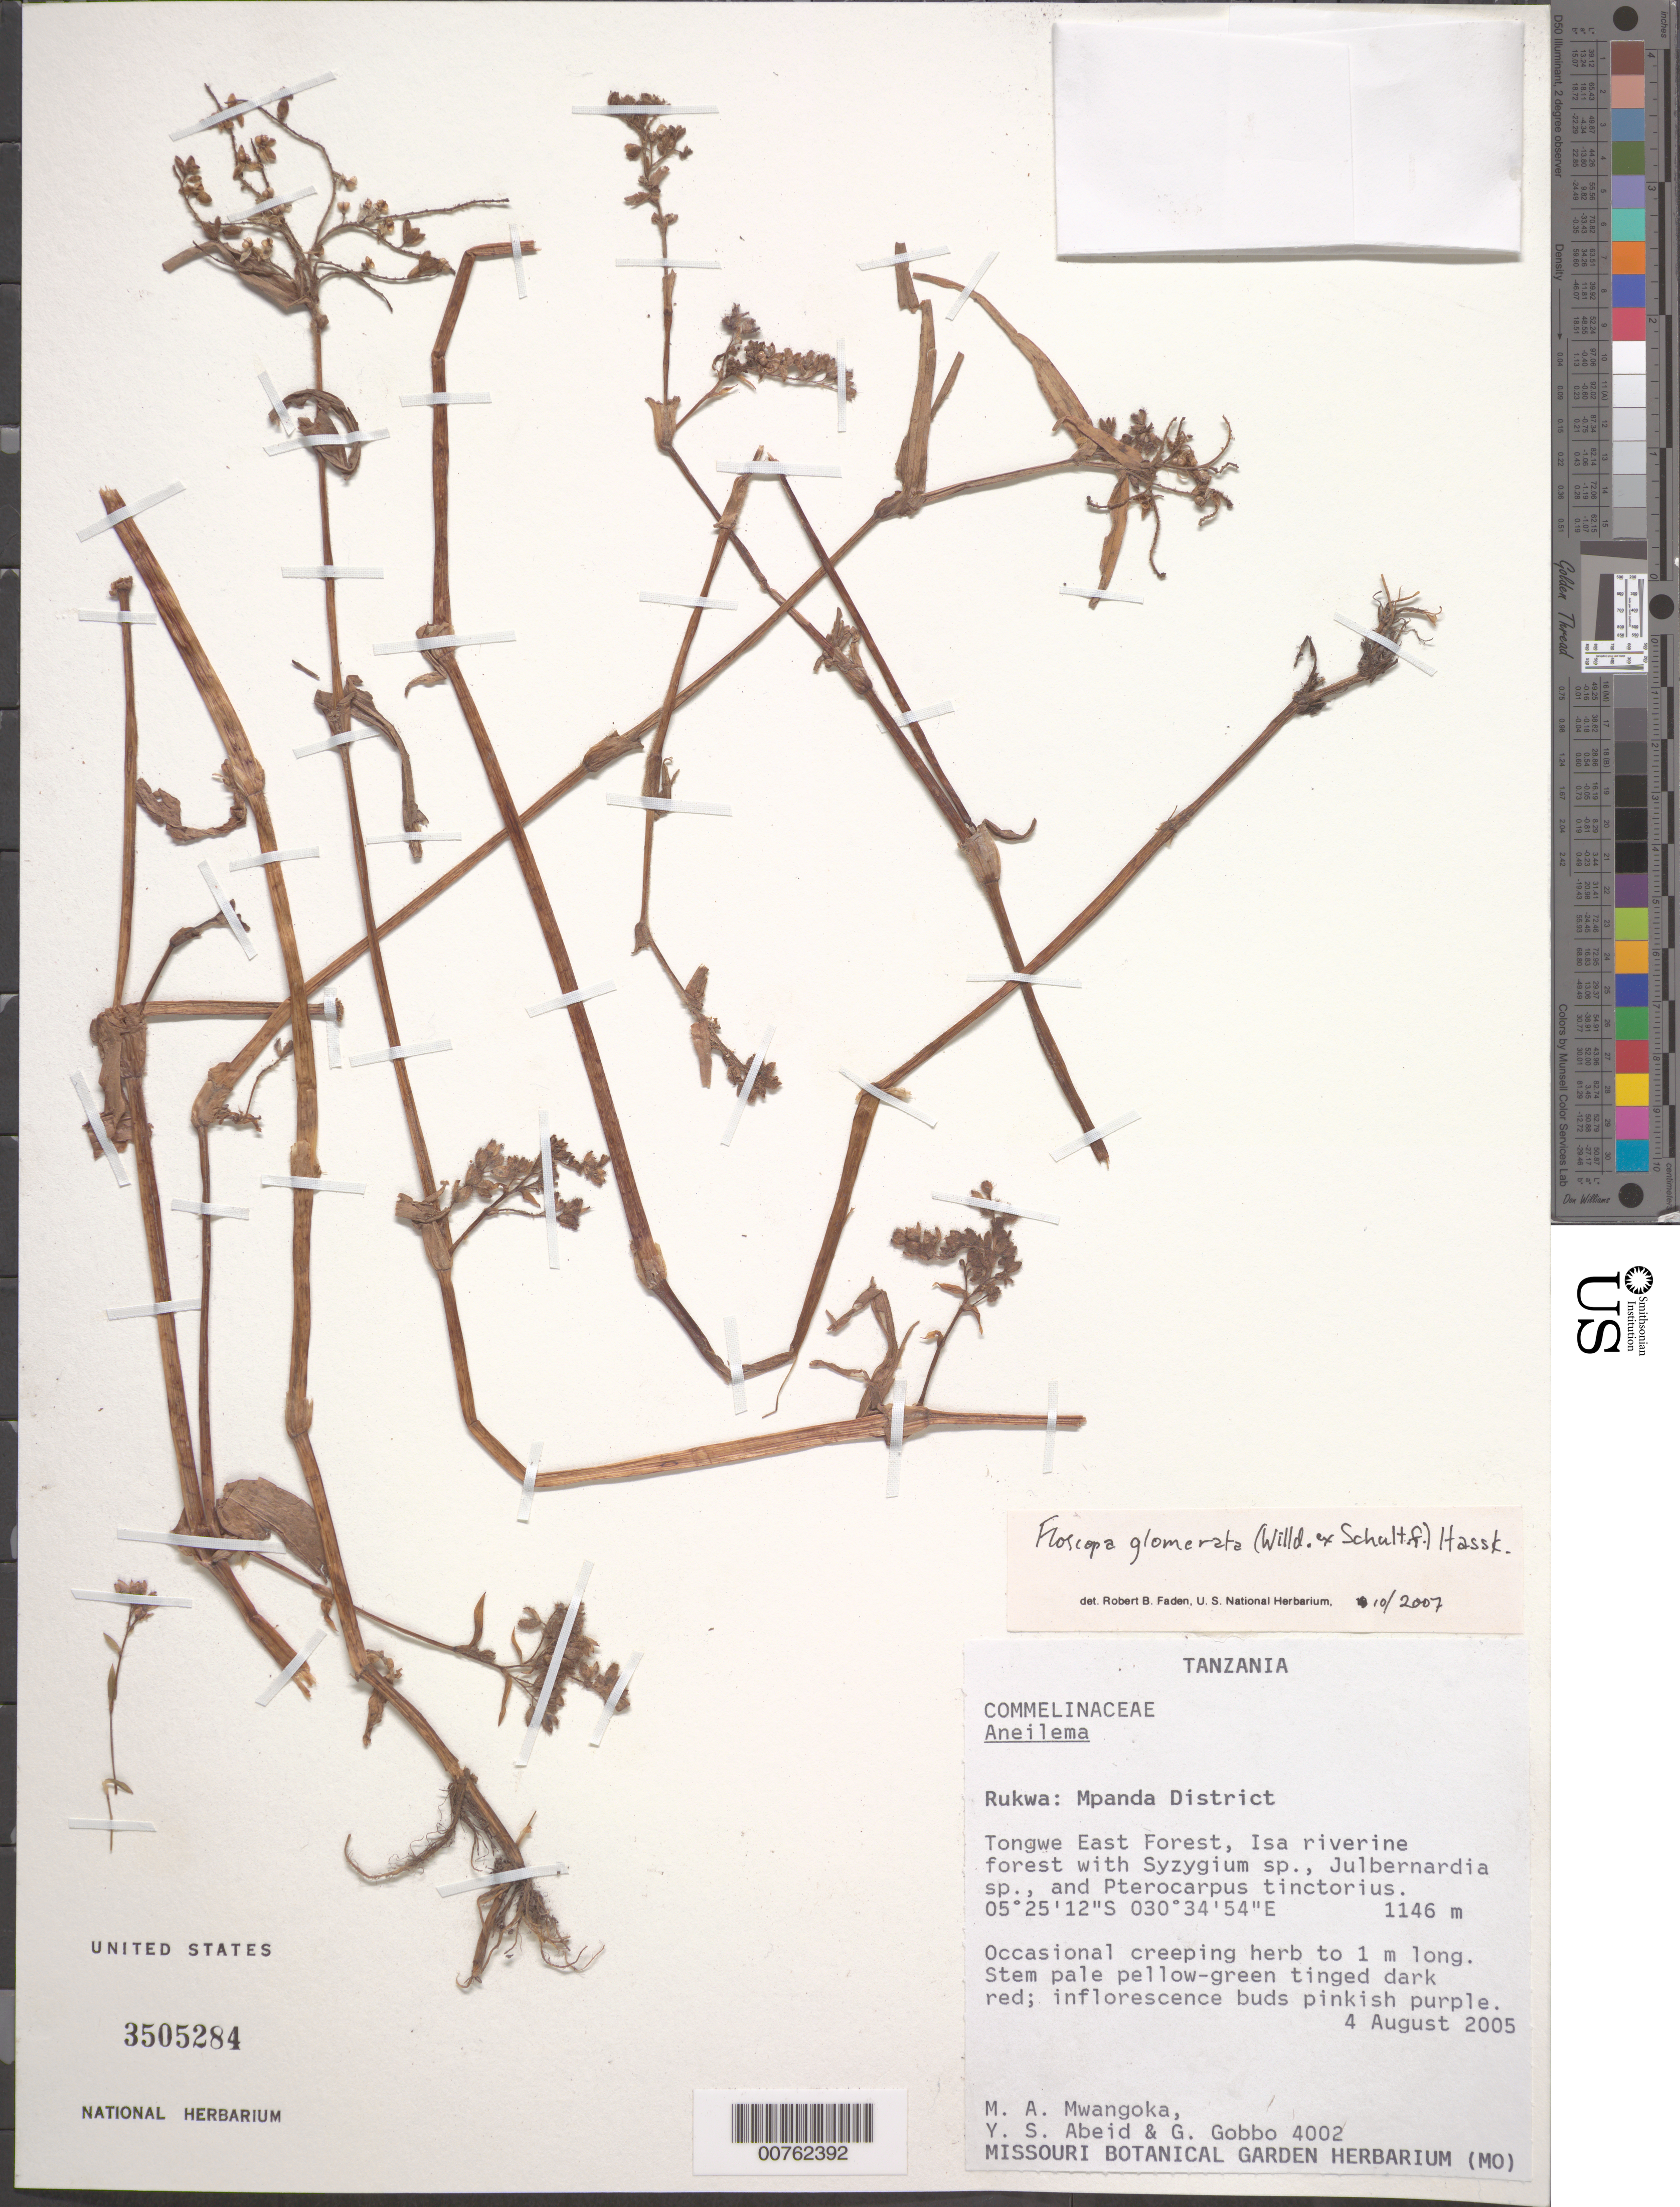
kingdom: Plantae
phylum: Tracheophyta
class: Liliopsida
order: Commelinales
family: Commelinaceae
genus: Floscopa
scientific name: Floscopa glomerata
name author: (Willd. ex Schult. & Schult. f.) Hassk.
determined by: Faden, Robert B., (US), Smithsonian Institution - National Museum of Natural History (UNITED STATES)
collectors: M. A. Mwangoka, Y. Abeid & G. Gobbo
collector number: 4002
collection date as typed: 04 Aug 2005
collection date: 2005-08-04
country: Tanzania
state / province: Rukwa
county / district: Mpanda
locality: Tongwe East Forest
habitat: Isa riverine forest with Syzygium sp., Julbernardia sp., and Pterocarpus tinctorius.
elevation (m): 1146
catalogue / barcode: US 3505284